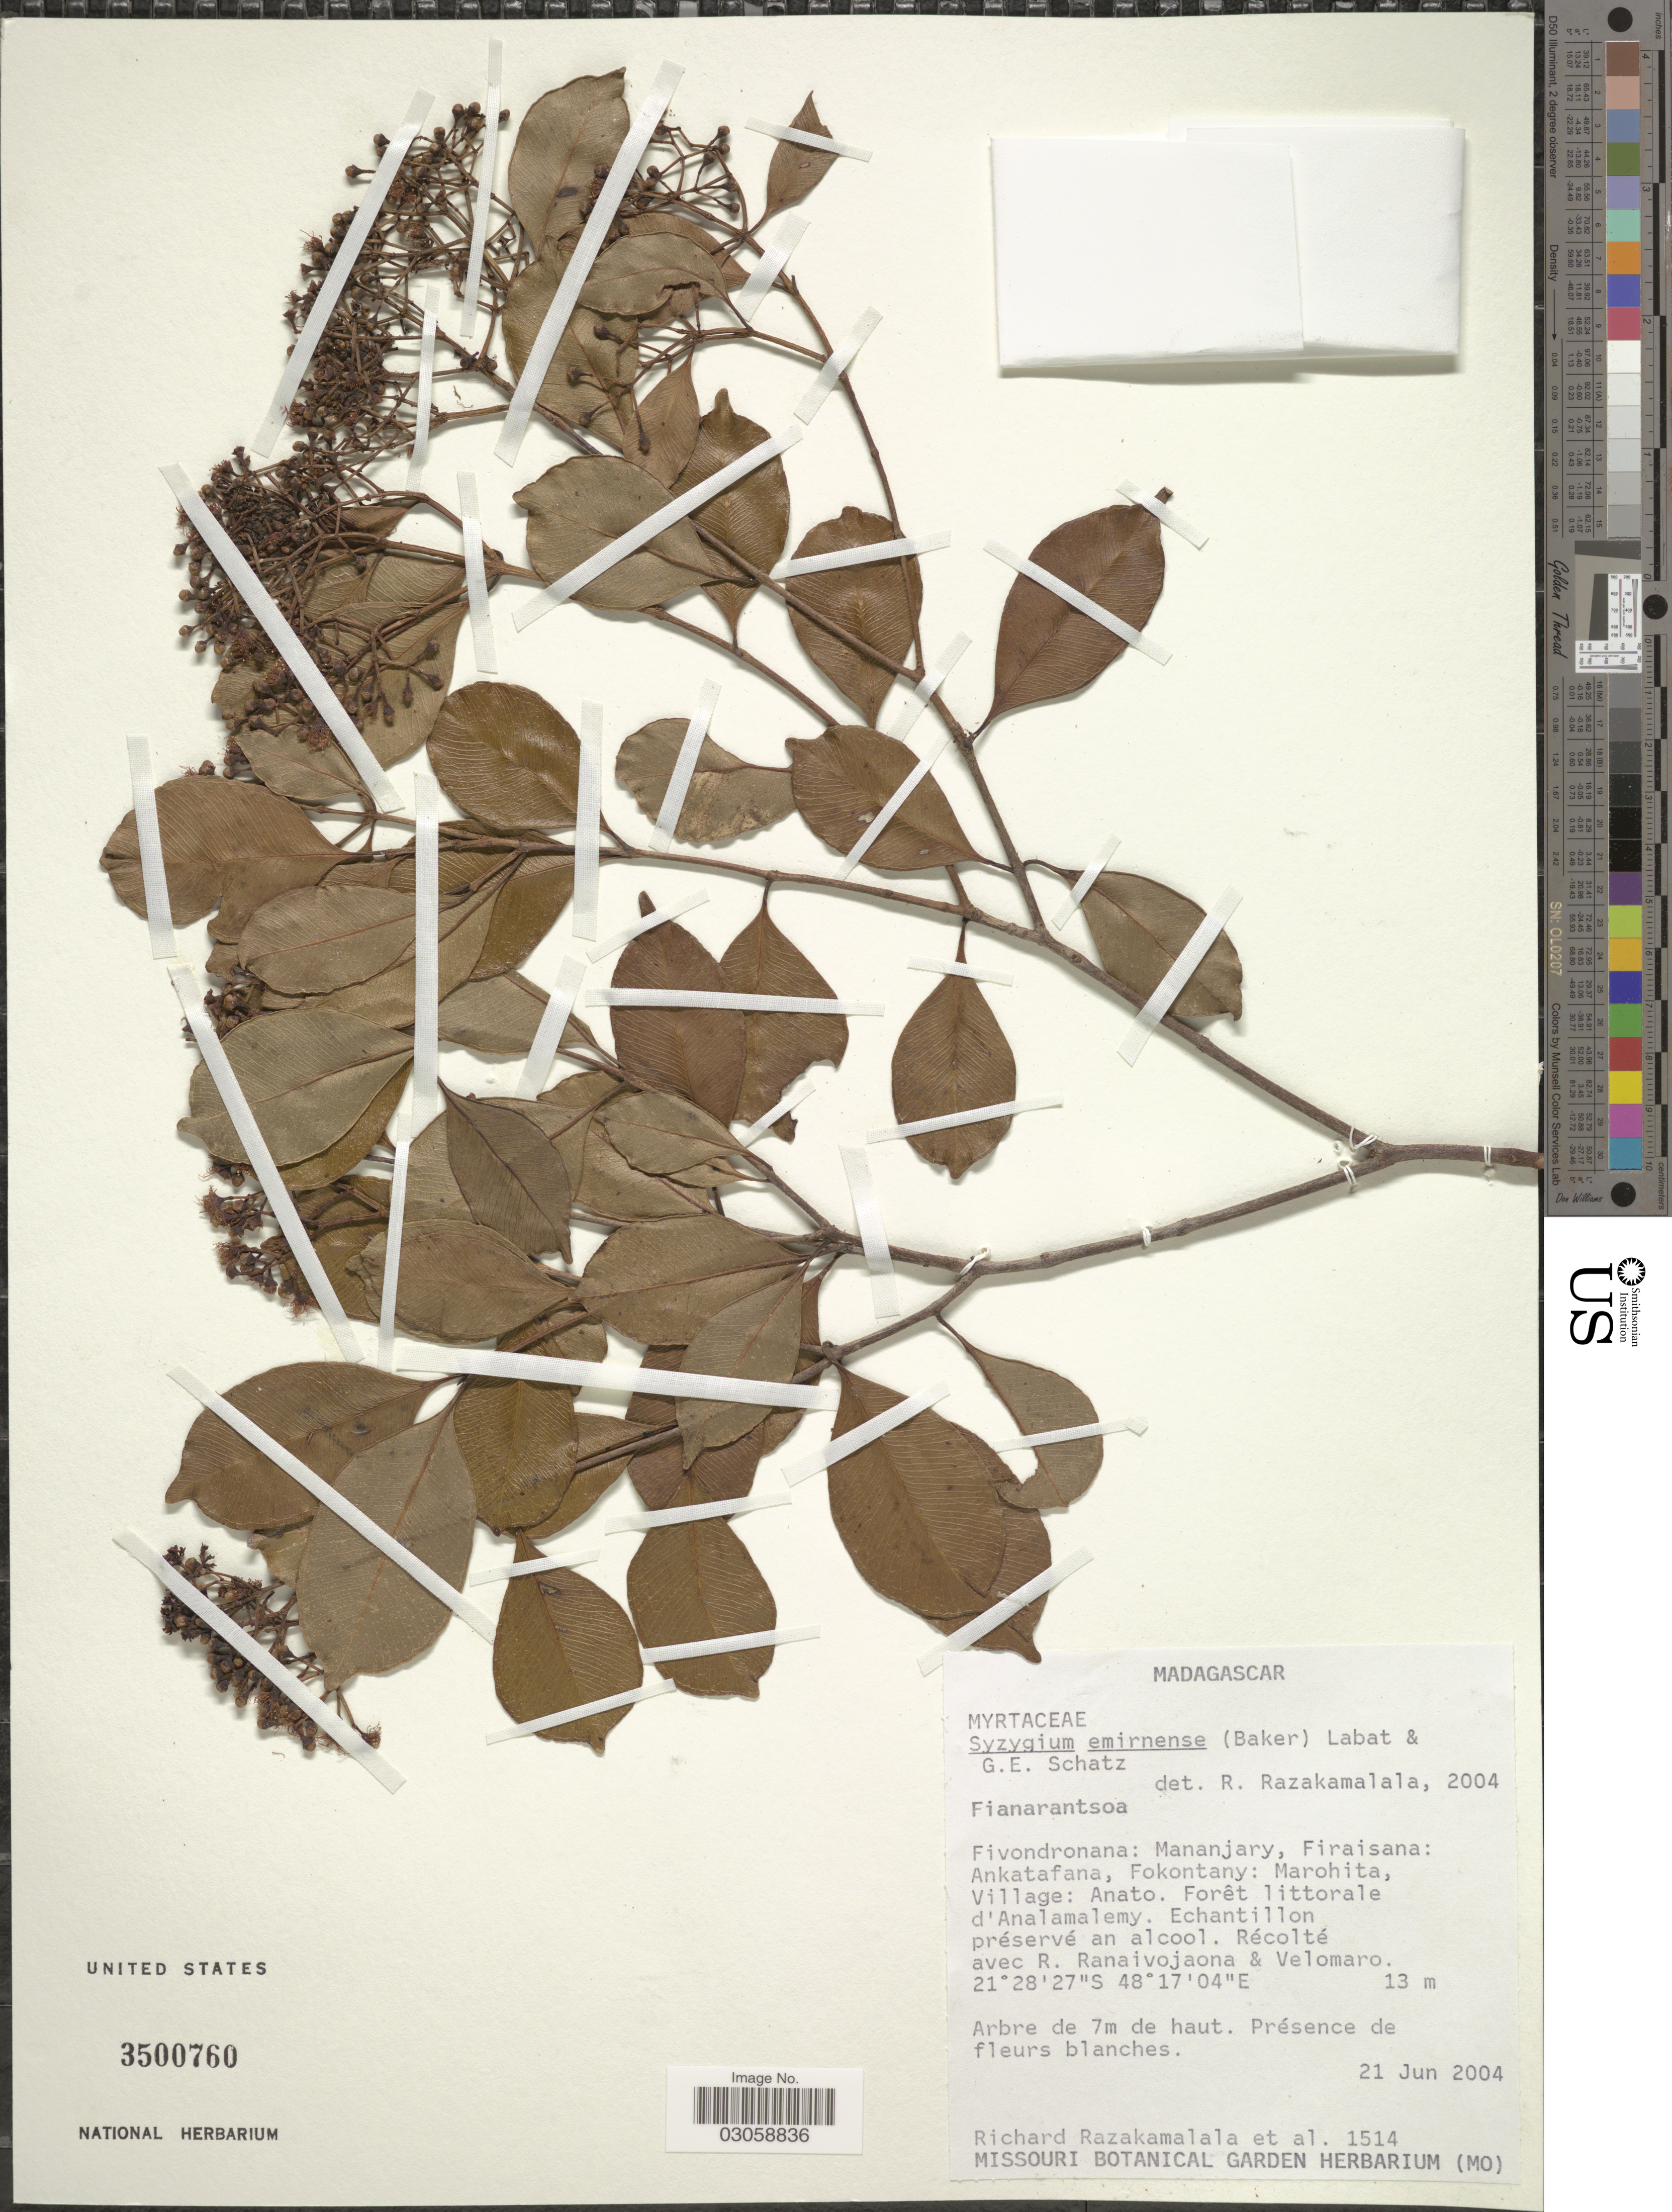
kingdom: Plantae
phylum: Tracheophyta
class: Magnoliopsida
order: Myrtales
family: Myrtaceae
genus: Syzygium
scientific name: Syzygium emirnense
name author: (Baker) Labat & G.E. Schatz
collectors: R. Razakamalala, R. Ranaivojaona & Velomaro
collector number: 1514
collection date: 2004-06-21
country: Madagascar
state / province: Vatovavy Fitovinany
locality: Fivondronana: Mananjary, Firaisana: Ankatafana, Fokontany: Marohita, Village: Anato, Forêt littorale d'Analamalemy.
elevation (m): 13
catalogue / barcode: US 3500760